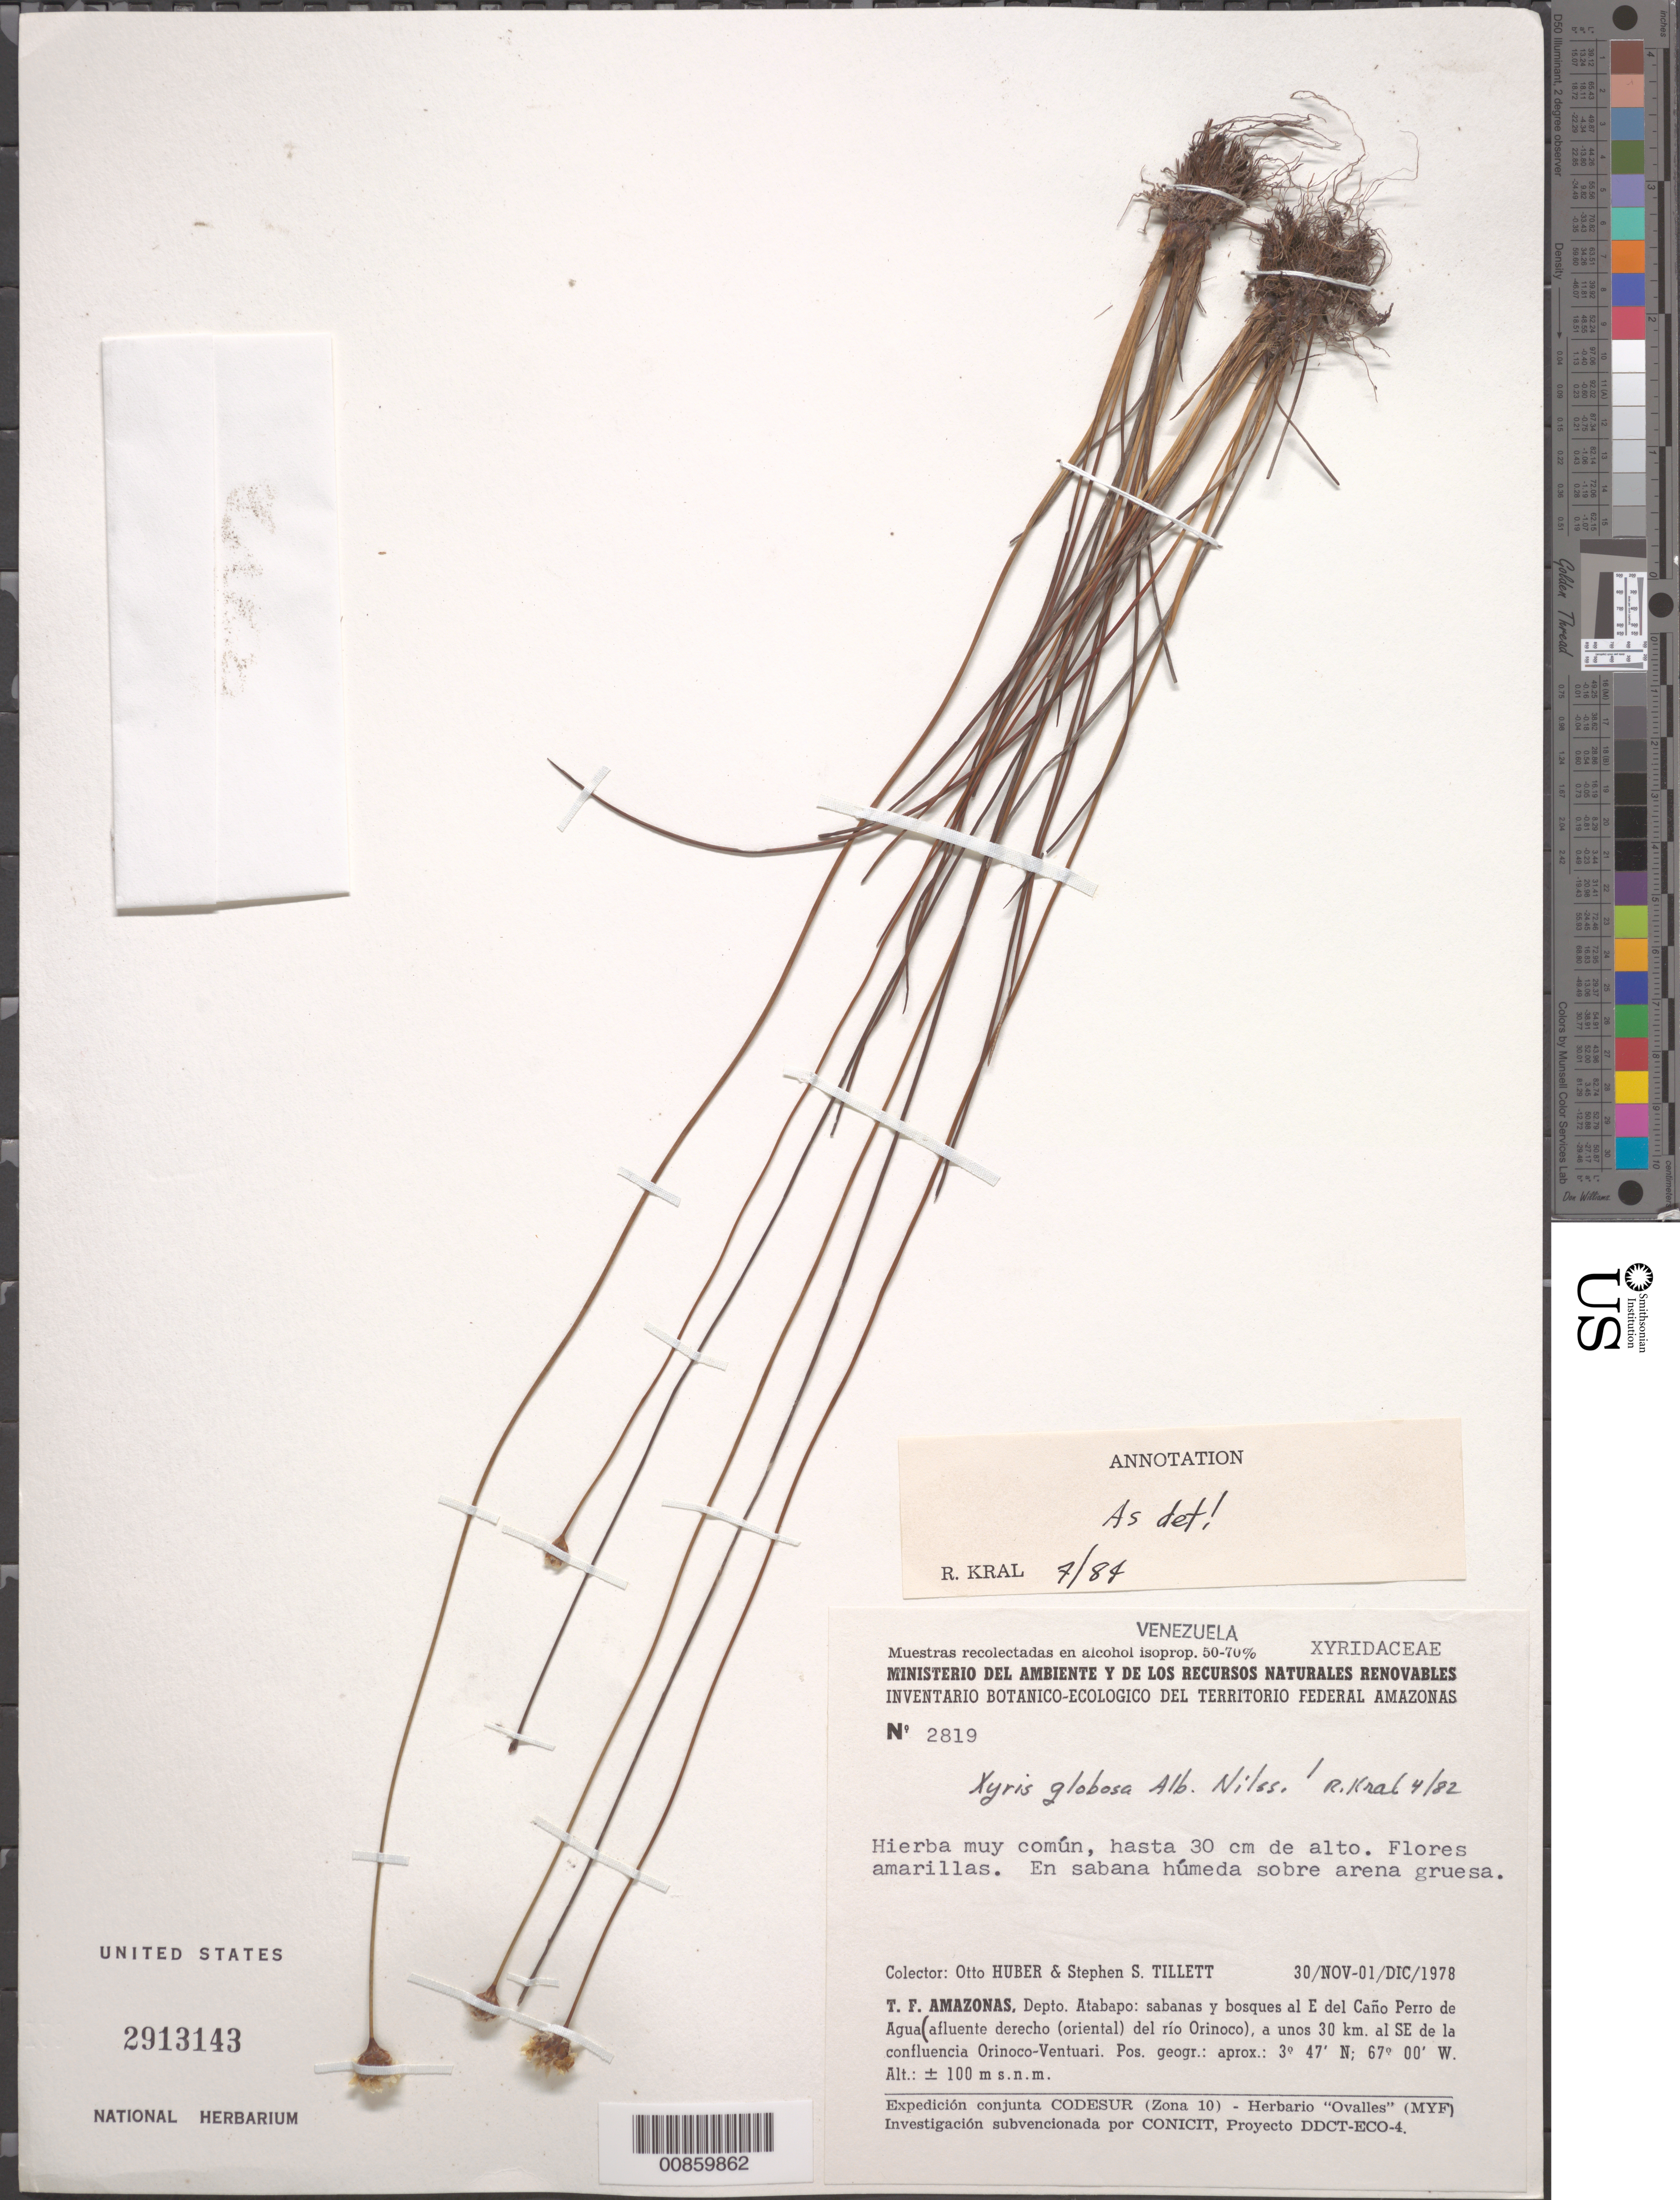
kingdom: Plantae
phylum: Tracheophyta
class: Liliopsida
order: Poales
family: Xyridaceae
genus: Xyris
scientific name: Xyris globosa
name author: Nilsson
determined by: Kral, Robert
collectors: O. Huber & S. S. Tillett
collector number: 2819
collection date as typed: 30-Nov-78 to 1-Dec-78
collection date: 1978-11-30/1978-12-01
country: Venezuela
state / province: Amazonas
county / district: Atabapo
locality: E del Caño Perro de Agua, 30 km SE de la confluencia Orinoco-Ventuari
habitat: Sabana húmeda sobre arena gruesa; sabanas y bosques.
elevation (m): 100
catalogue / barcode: US 2913143